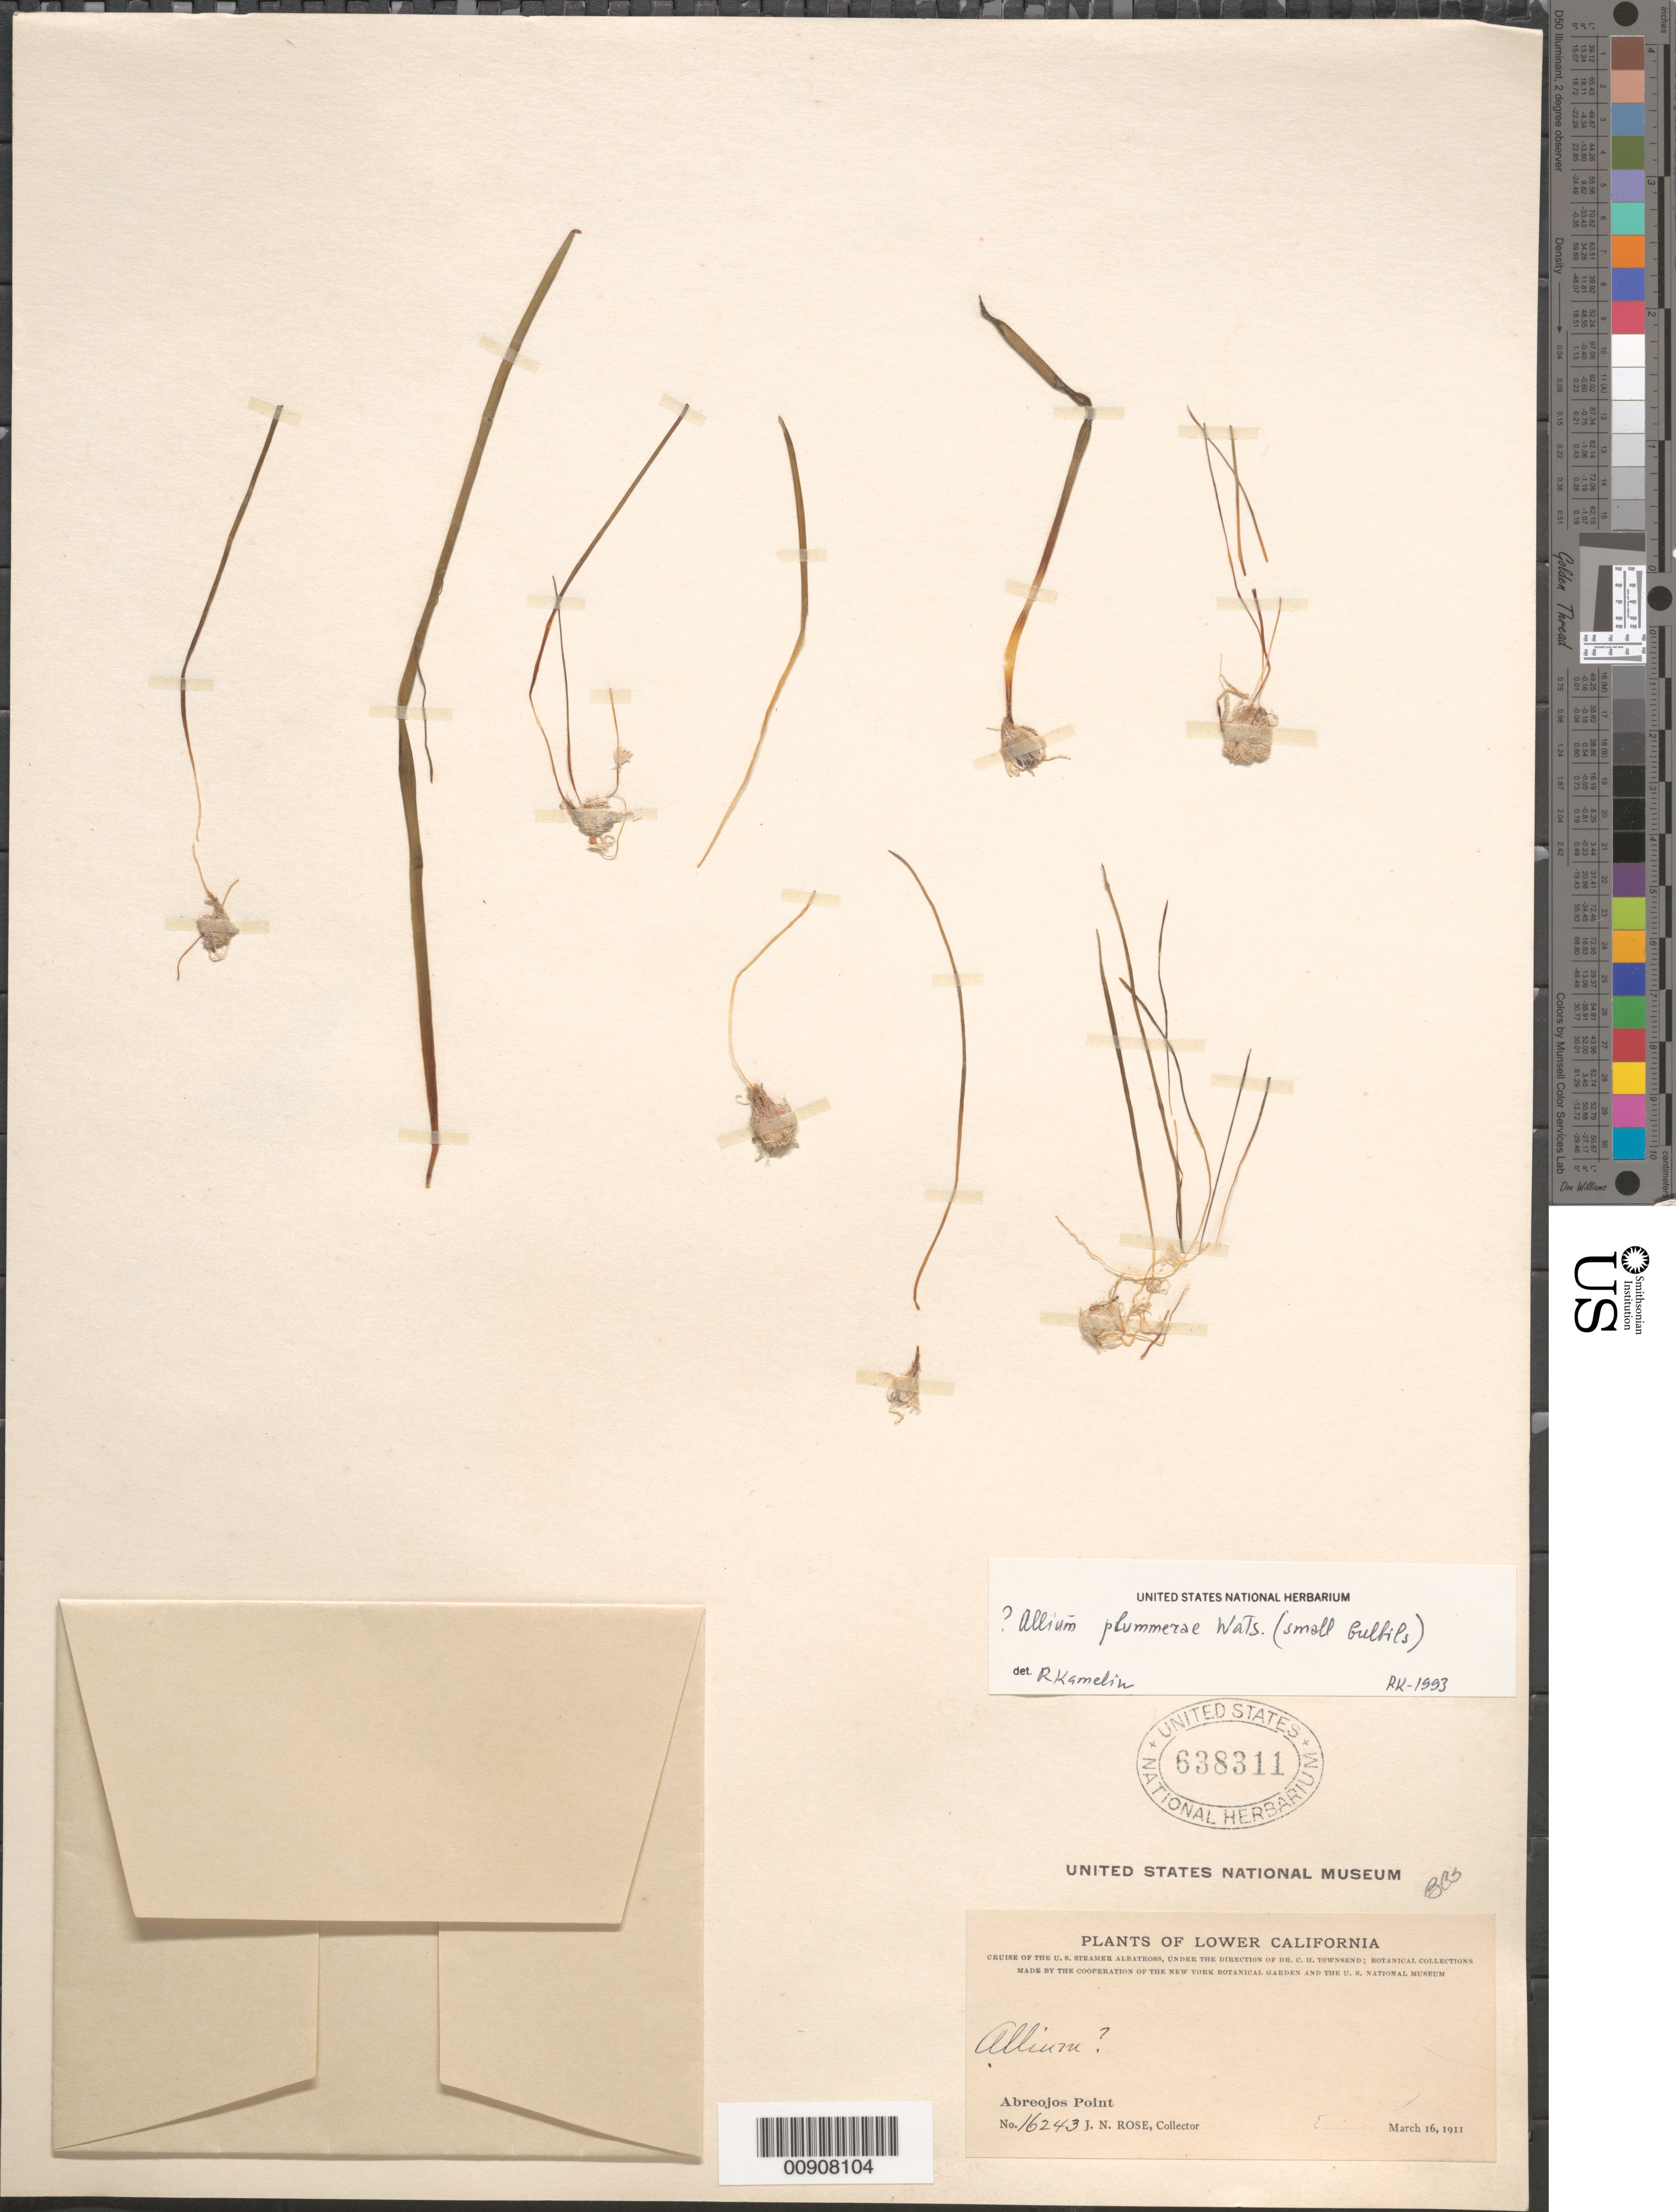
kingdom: Plantae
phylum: Tracheophyta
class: Liliopsida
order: Asparagales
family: Amaryllidaceae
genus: Allium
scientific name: Allium plummerae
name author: S. Watson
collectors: J. N. Rose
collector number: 16243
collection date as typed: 16 Mar 1911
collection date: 1911-03-16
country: Mexico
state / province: Baja California Sur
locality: Abreojos Point, Lower California.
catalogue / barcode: US 638311